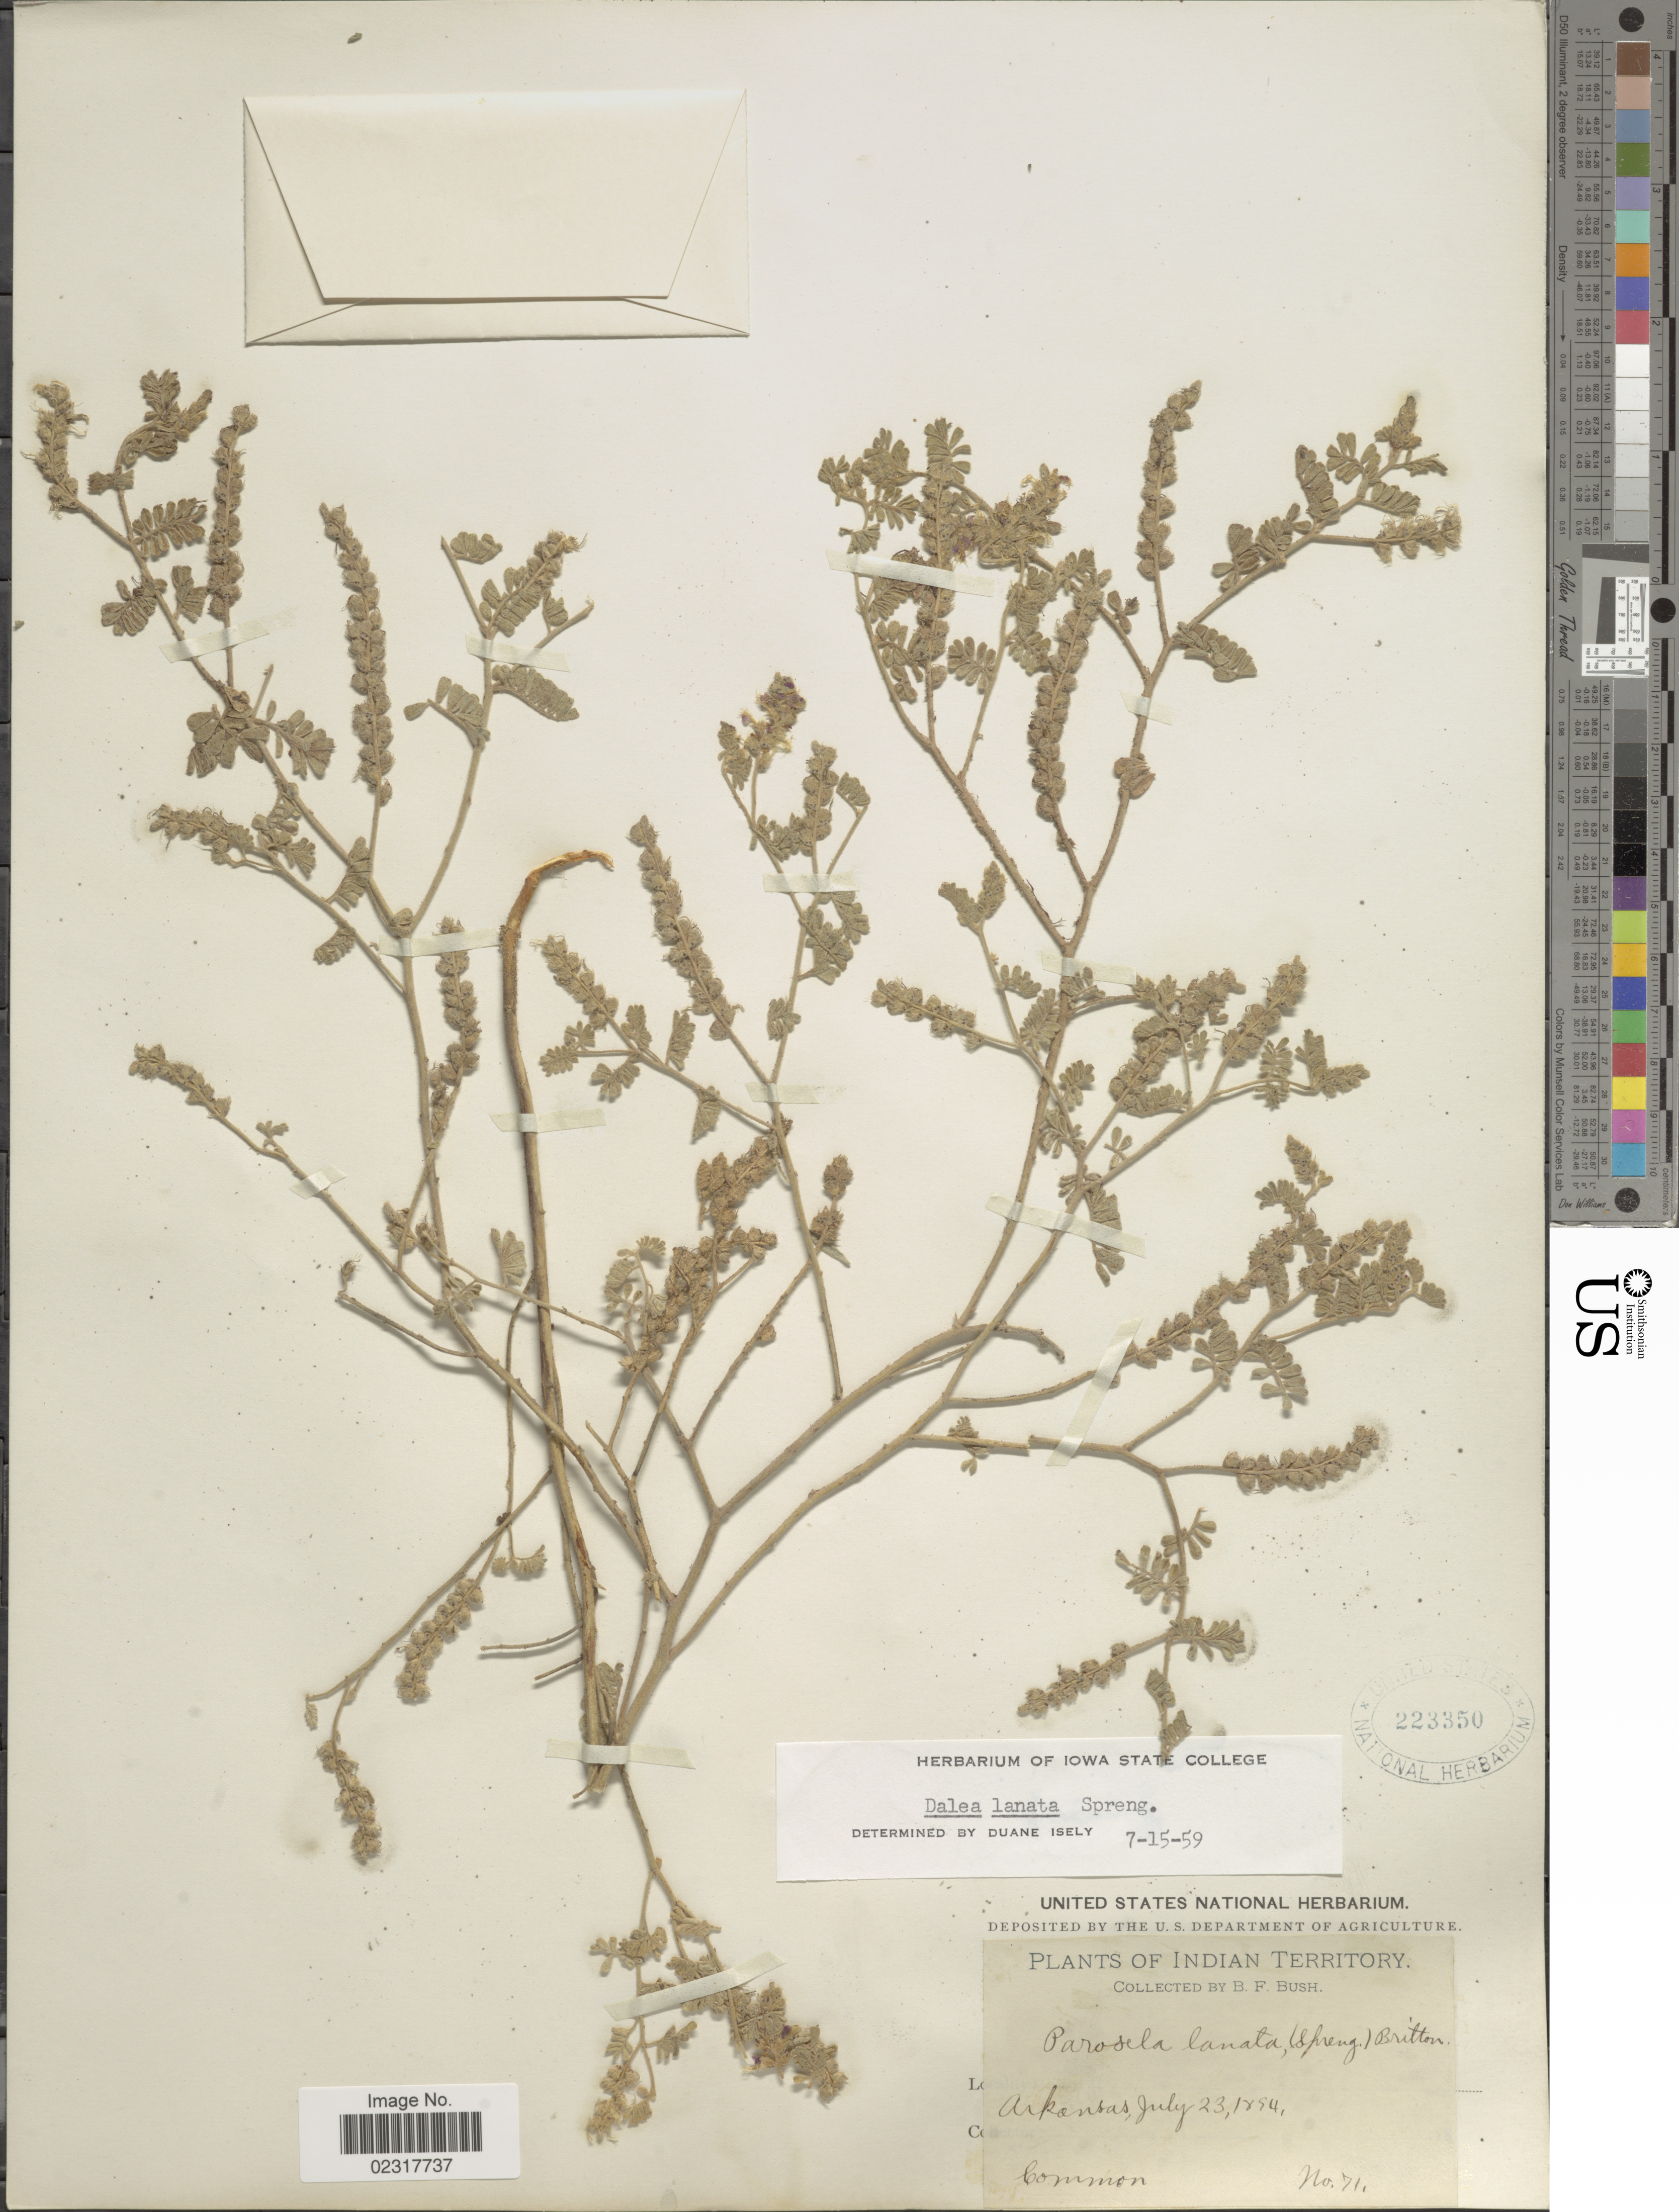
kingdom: Plantae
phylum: Tracheophyta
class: Magnoliopsida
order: Fabales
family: Fabaceae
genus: Dalea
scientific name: Dalea lanata var. lanata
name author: Spreng.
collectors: B. F. Bush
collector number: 71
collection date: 1894-07-23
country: United States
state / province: Oklahoma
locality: Indian Territory. Arkansas.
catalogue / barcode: US 223350